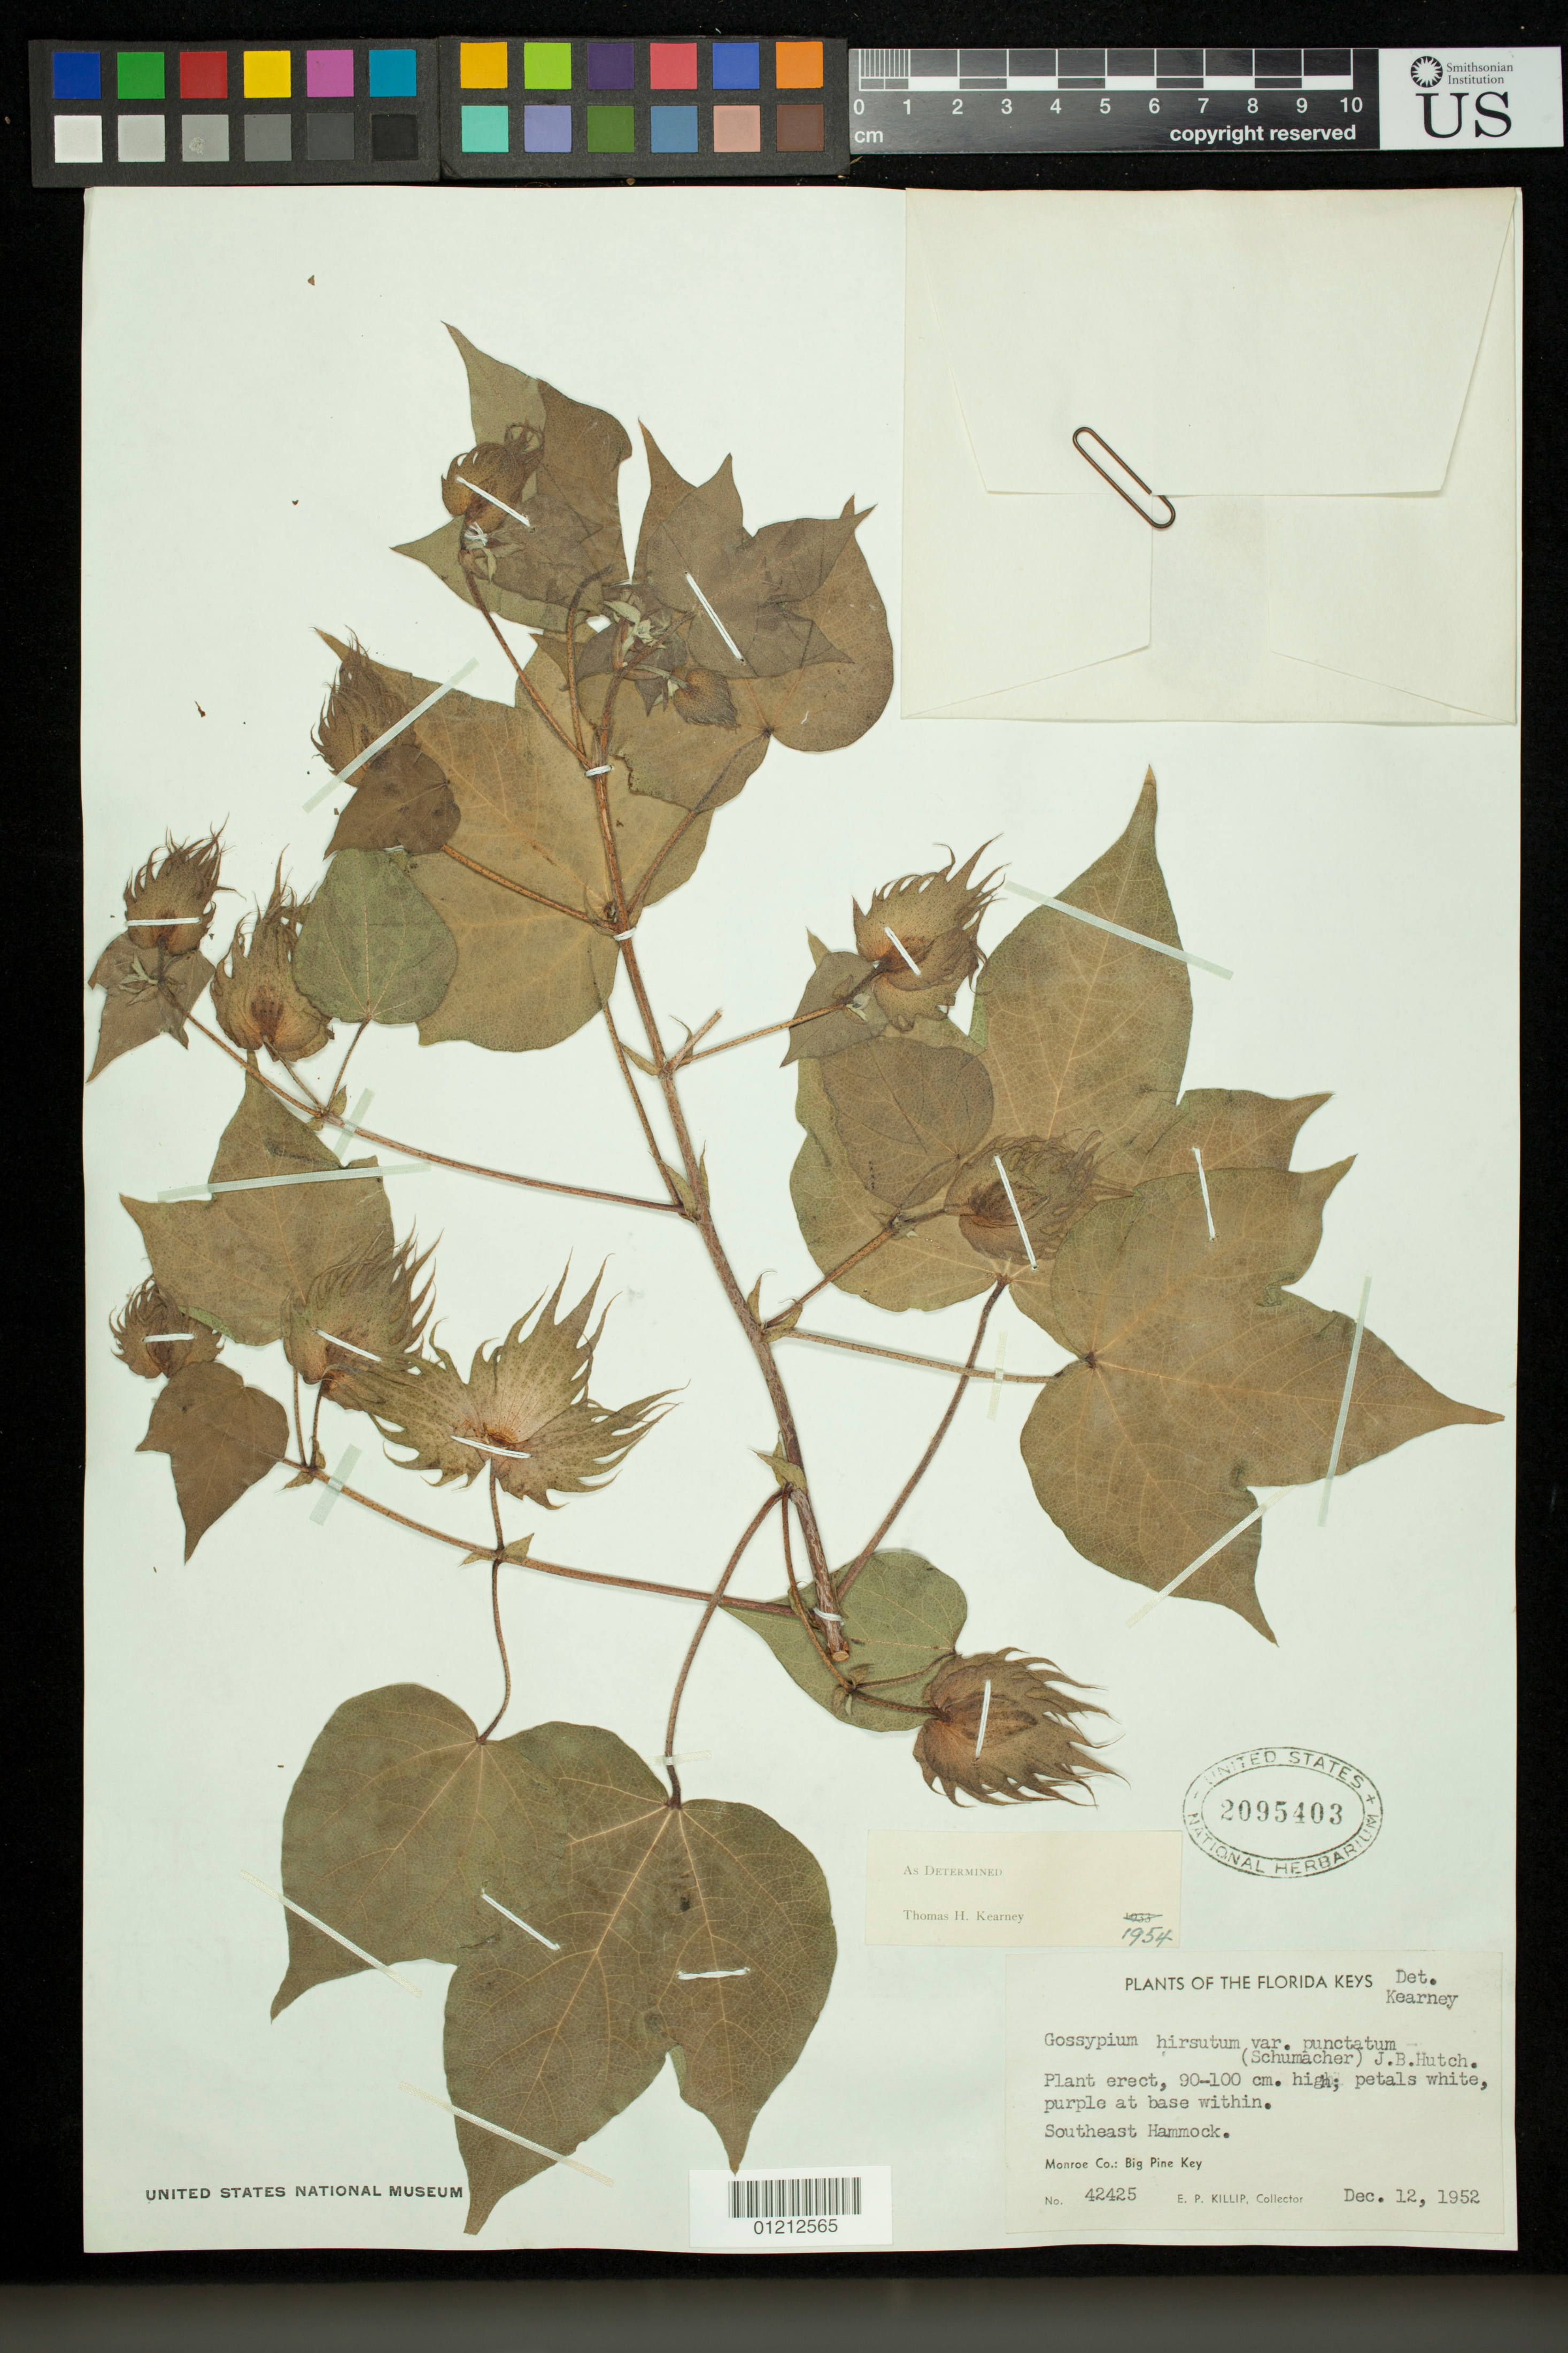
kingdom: Plantae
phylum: Tracheophyta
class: Magnoliopsida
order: Malvales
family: Malvaceae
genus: Gossypium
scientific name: Gossypium hirsutum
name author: L.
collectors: E. P. Killip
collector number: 42425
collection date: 1952-12-12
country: United States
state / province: Florida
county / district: Monroe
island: Big Pine Key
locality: Florida Keys. Southeast Hammock; clearing.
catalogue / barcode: US 2095403